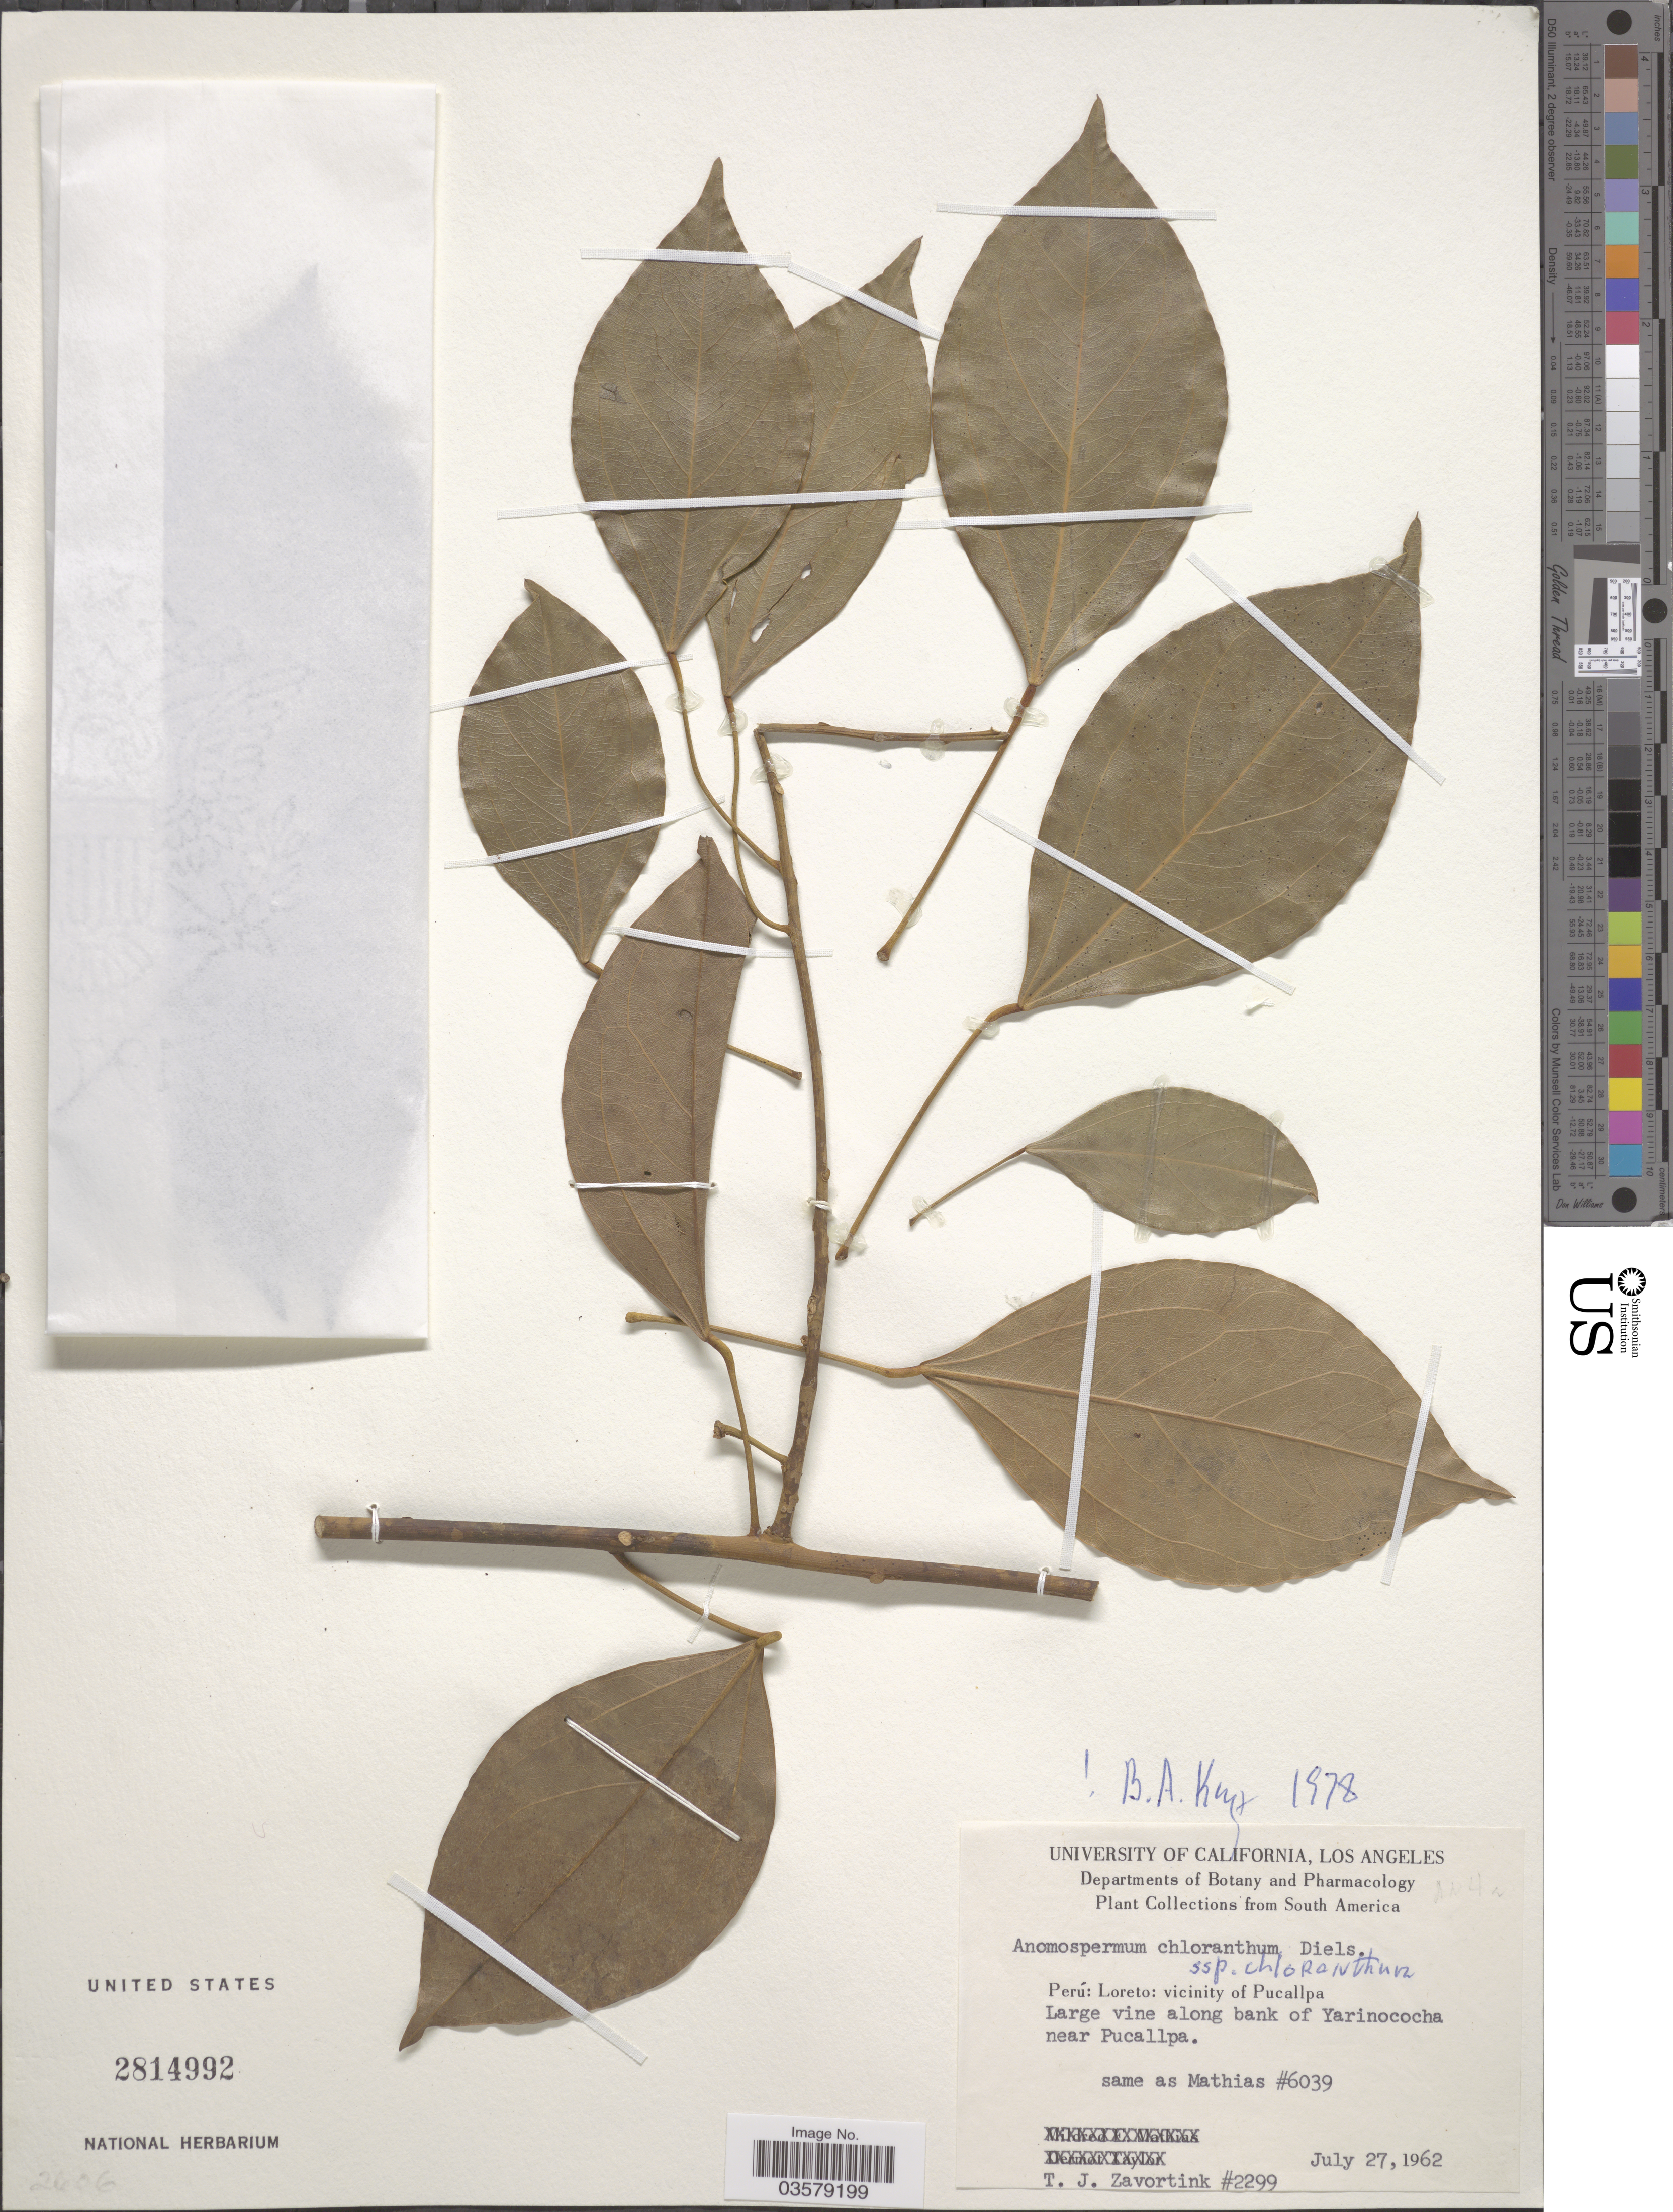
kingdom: Plantae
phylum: Tracheophyta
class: Magnoliopsida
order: Ranunculales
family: Menispermaceae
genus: Anomospermum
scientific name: Anomospermum chloranthum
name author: Diels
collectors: T. Zavortink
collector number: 2299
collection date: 1962-07-27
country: Peru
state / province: Loreto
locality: Vicinity of Pucallpa. Along bank of Yarinococha near Pucallpa.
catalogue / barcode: US 2814992